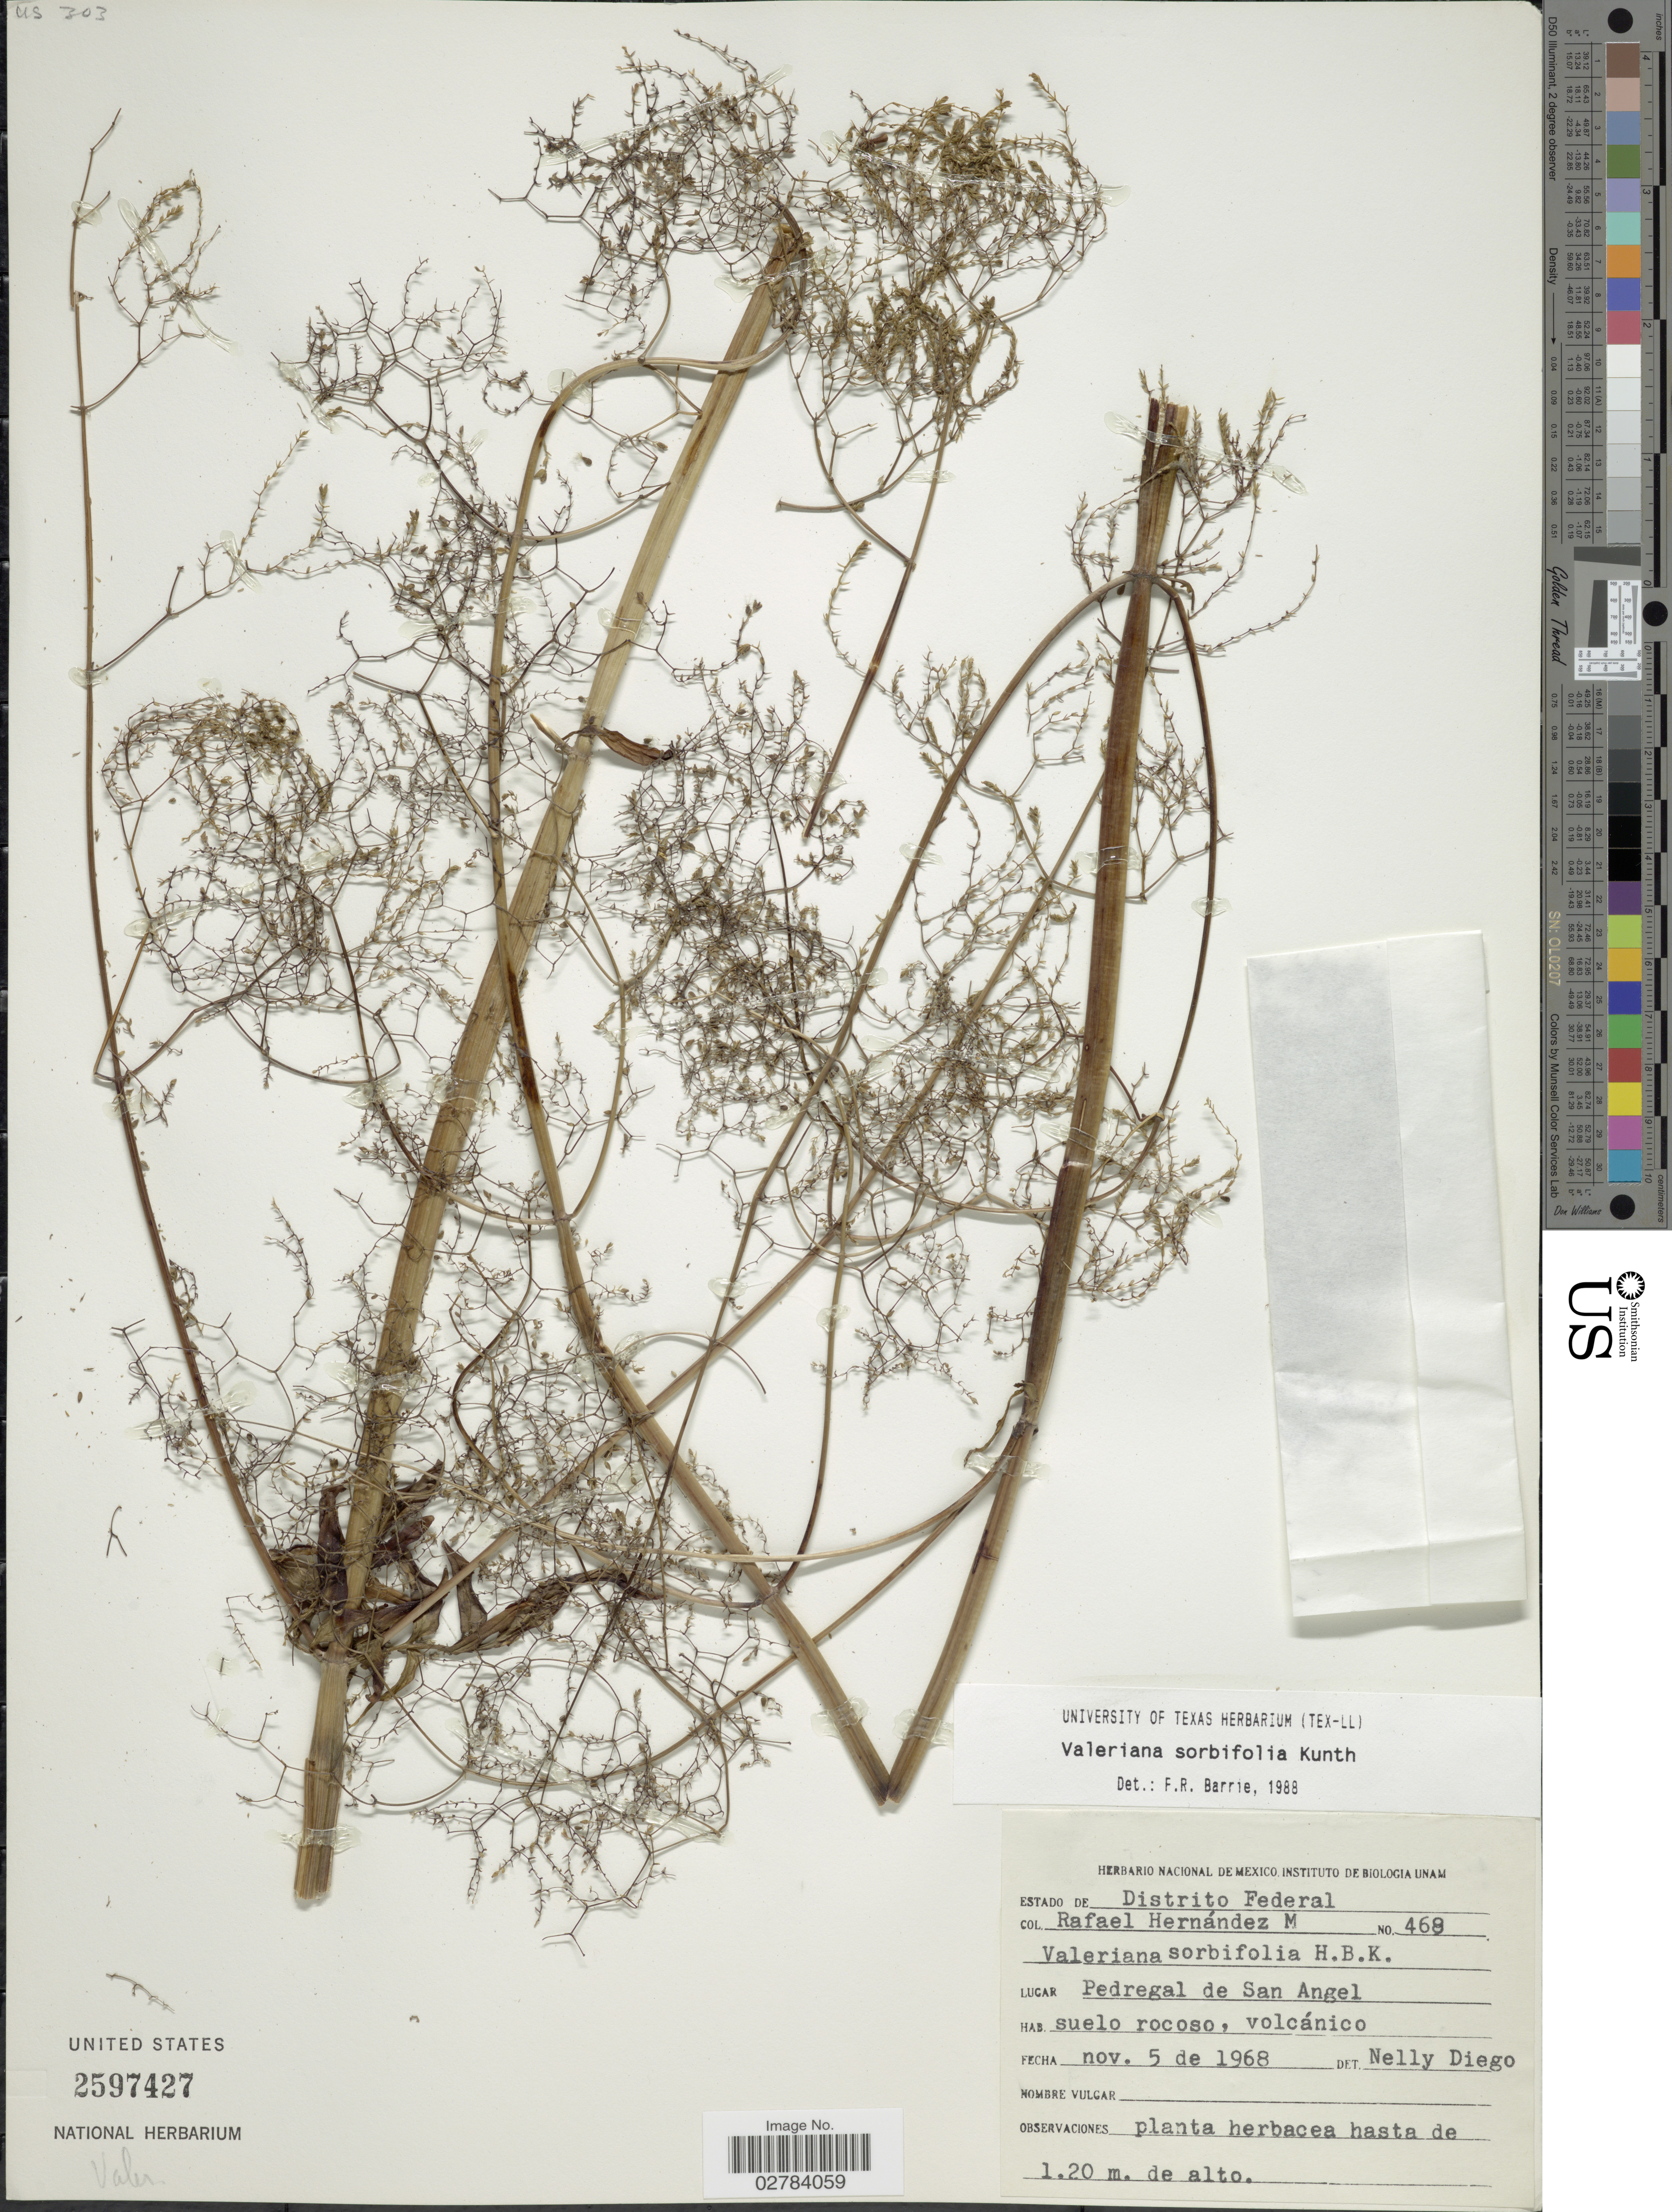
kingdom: Plantae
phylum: Tracheophyta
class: Magnoliopsida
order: Dipsacales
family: Caprifoliaceae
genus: Valeriana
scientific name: Valeriana sorbifolia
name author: Kunth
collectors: R. Hernández-M.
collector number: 468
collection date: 1968-11-05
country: Mexico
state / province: Distrito Federal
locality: Lucar Pedregal de San Angel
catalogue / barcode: US 2597427